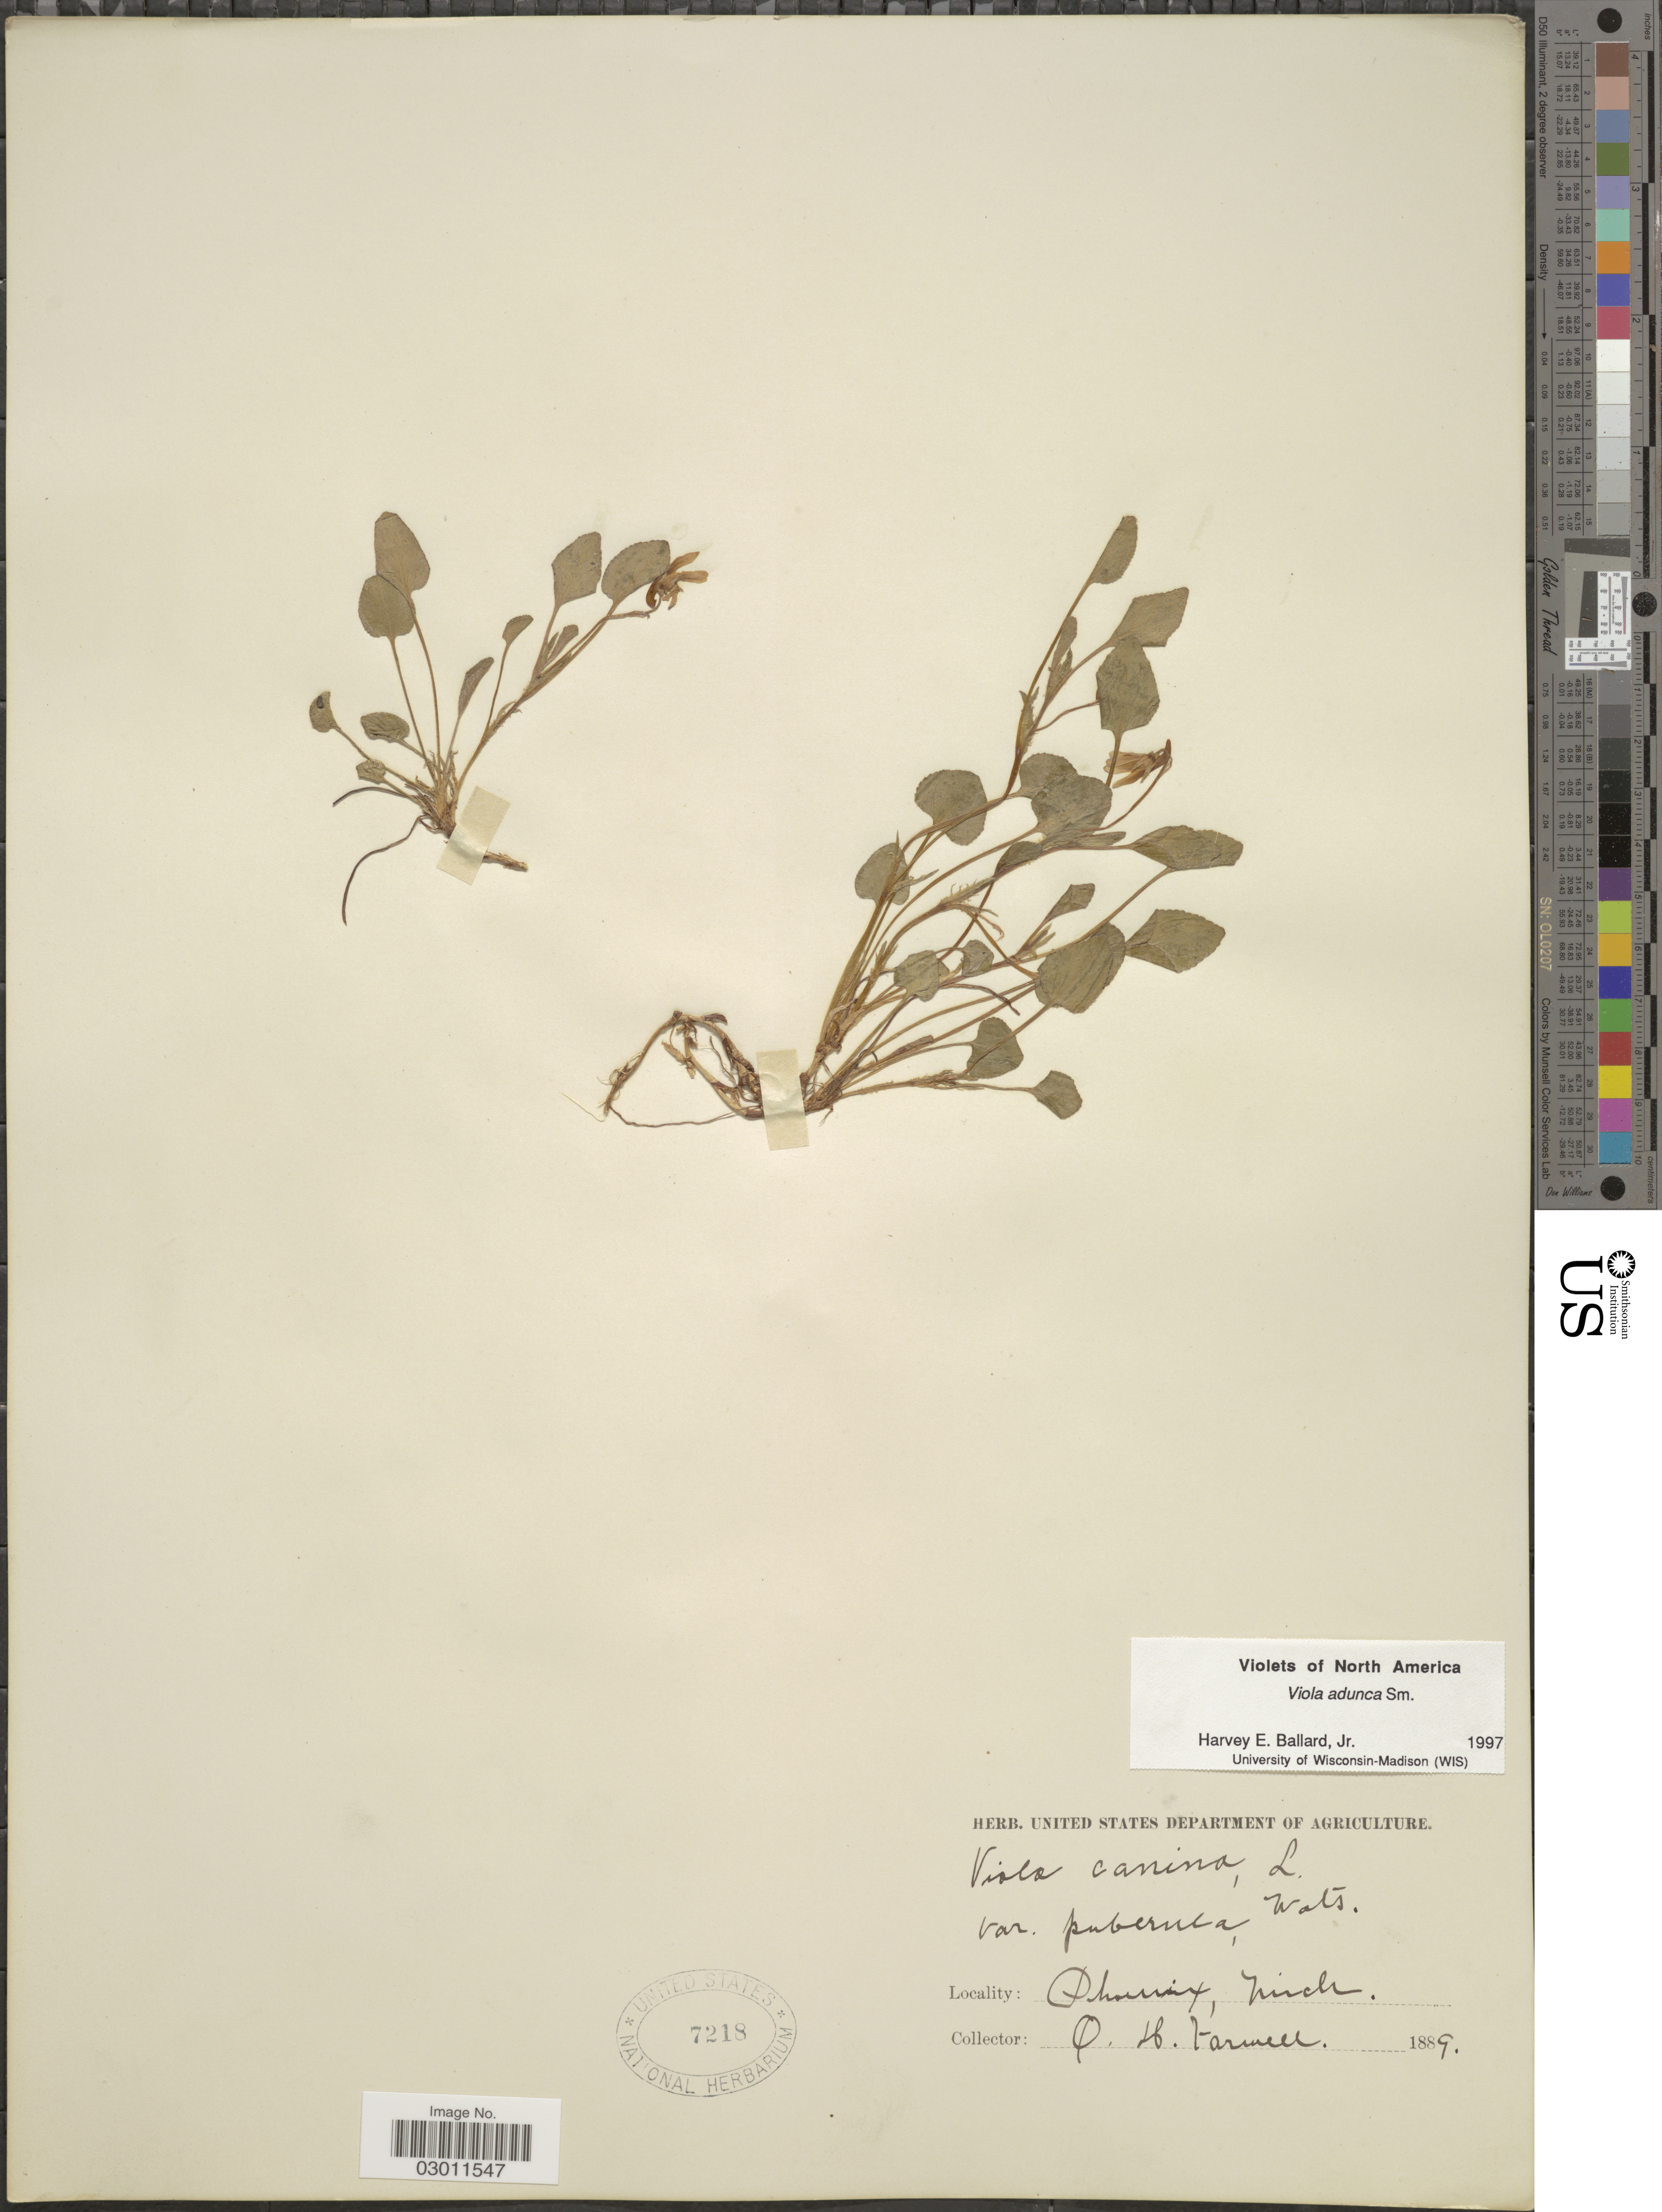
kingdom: Plantae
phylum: Tracheophyta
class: Magnoliopsida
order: Malpighiales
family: Violaceae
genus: Viola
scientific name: Viola adunca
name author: Sm.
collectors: O. Farwell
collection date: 1889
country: United States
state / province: Michigan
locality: Phoenix.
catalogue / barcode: US 7218